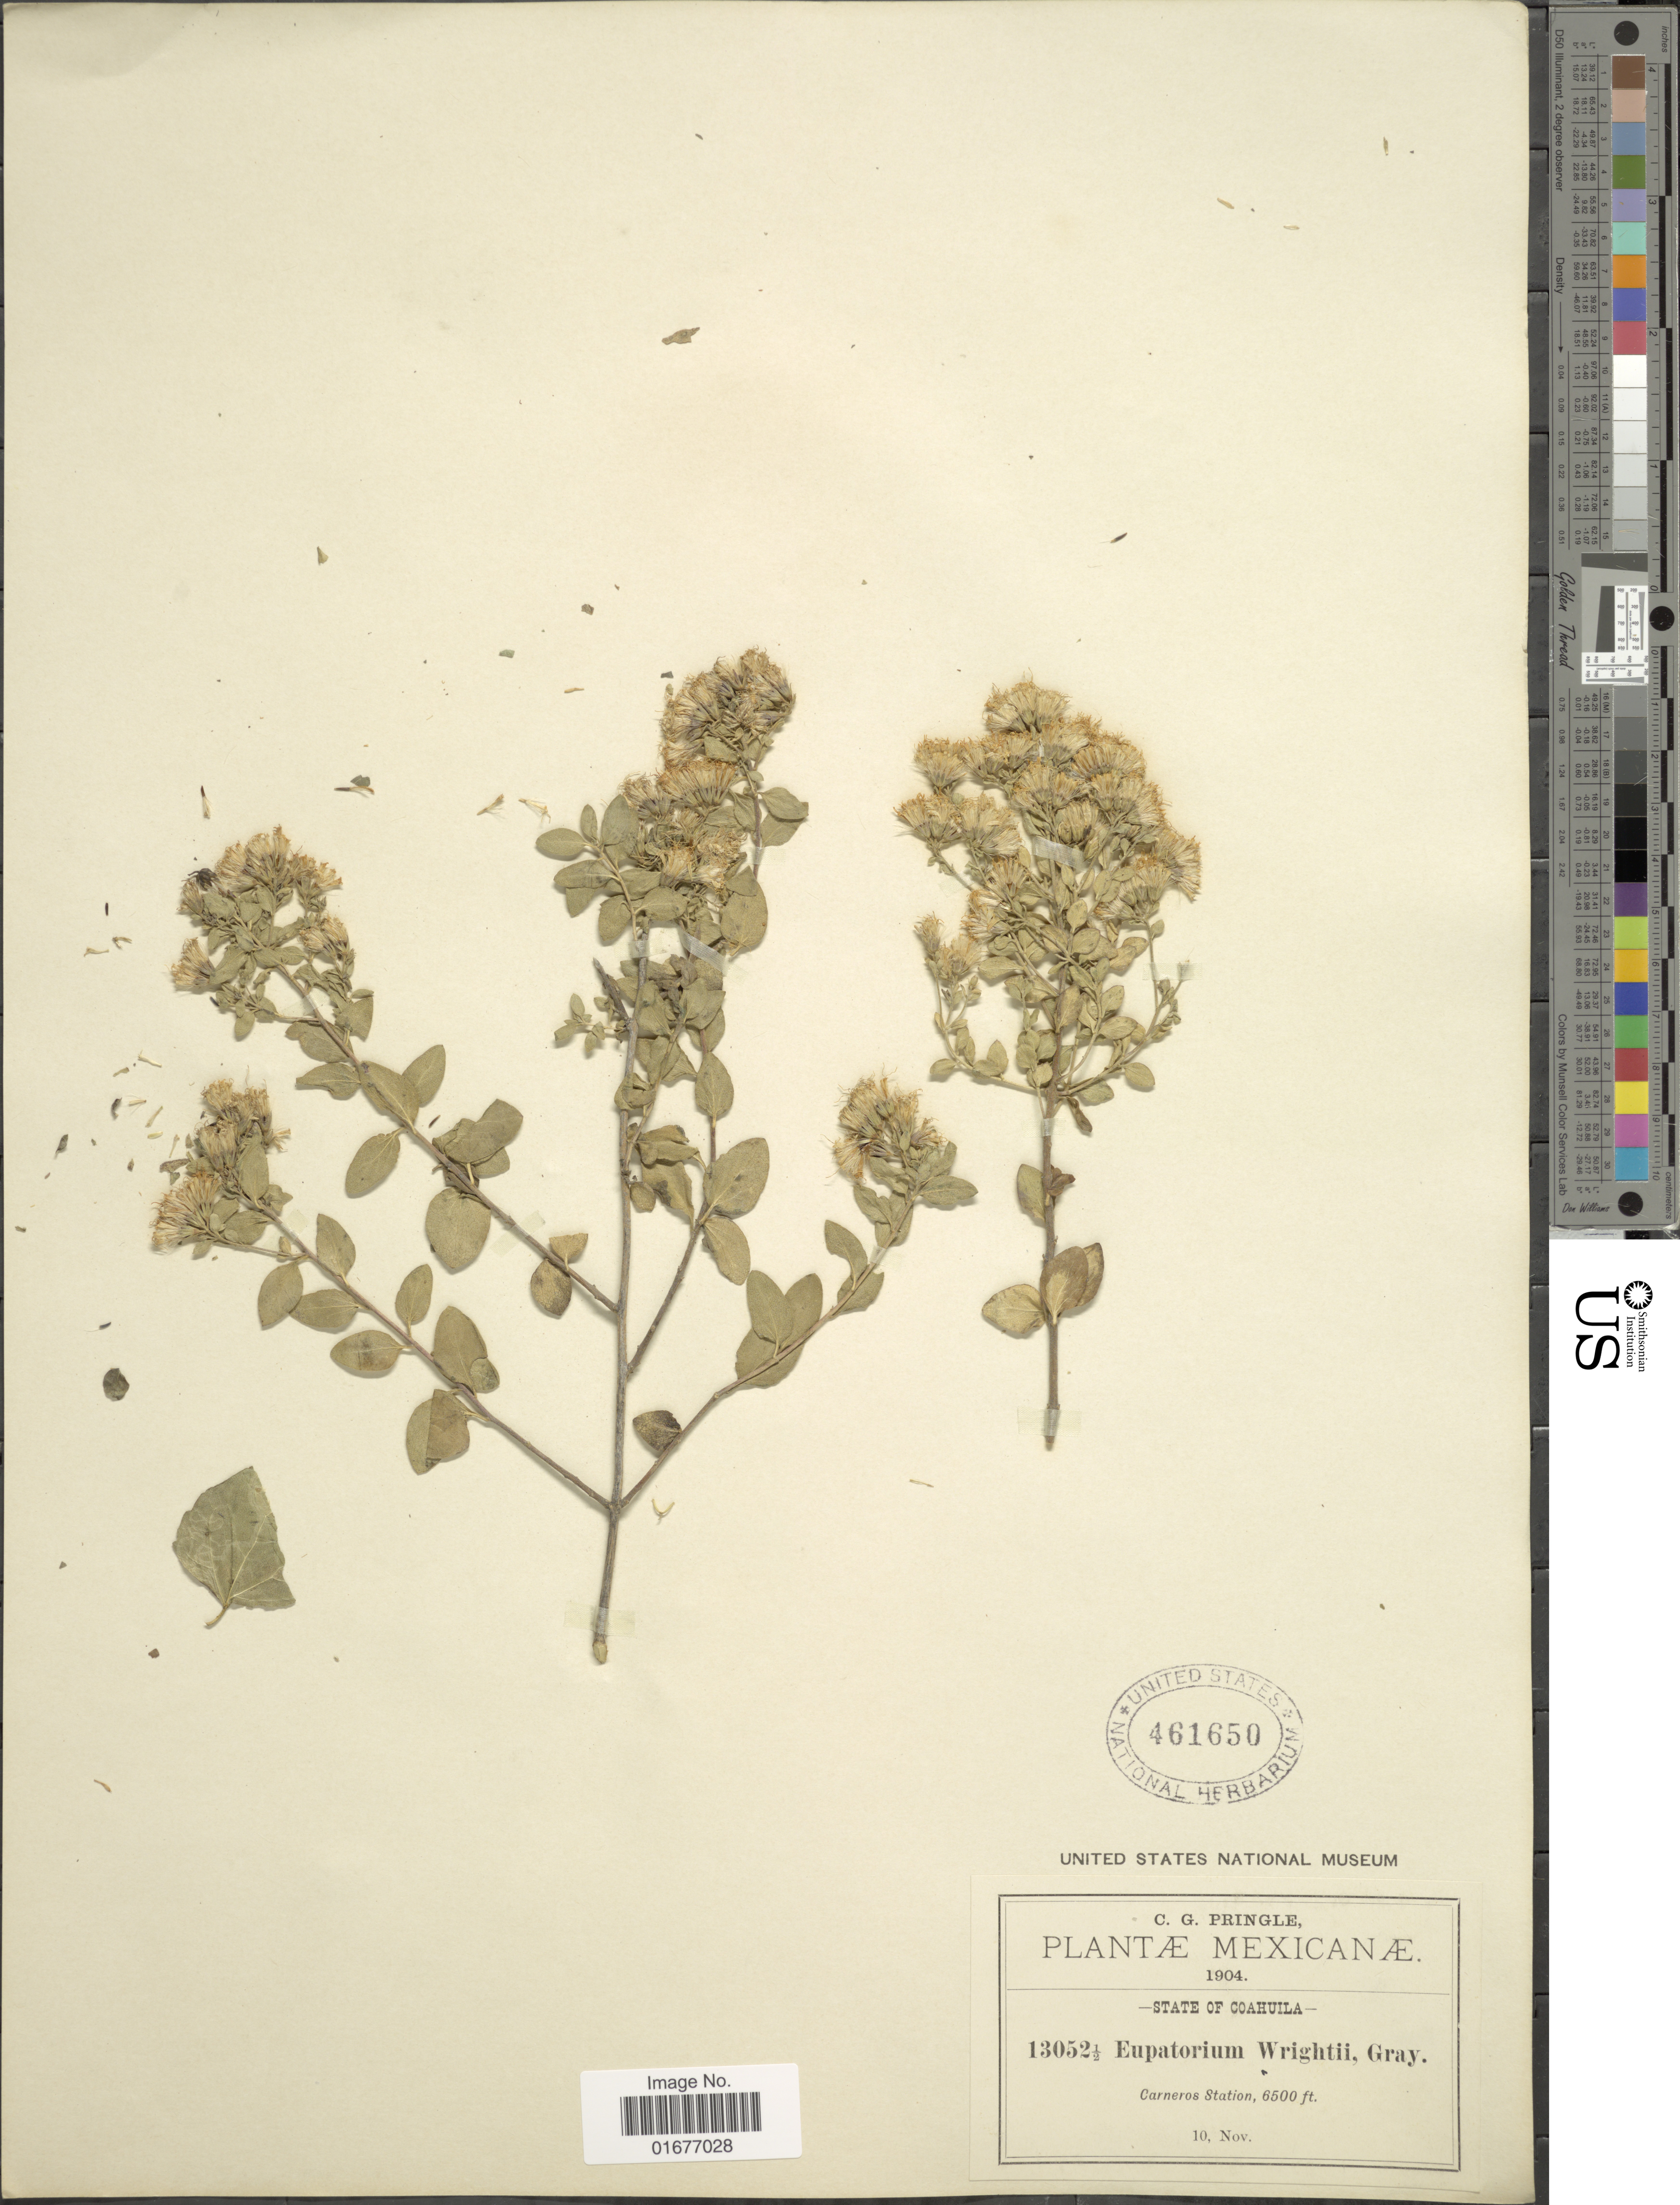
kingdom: Plantae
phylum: Tracheophyta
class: Magnoliopsida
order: Asterales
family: Asteraceae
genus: Ageratina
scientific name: Ageratina wrightii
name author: (A. Gray) R.M. King & H. Rob.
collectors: C. G. Pringle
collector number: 13052½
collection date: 1904-11-10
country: Mexico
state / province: Coahuila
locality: Carneros Station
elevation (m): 1981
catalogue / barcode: US 461650